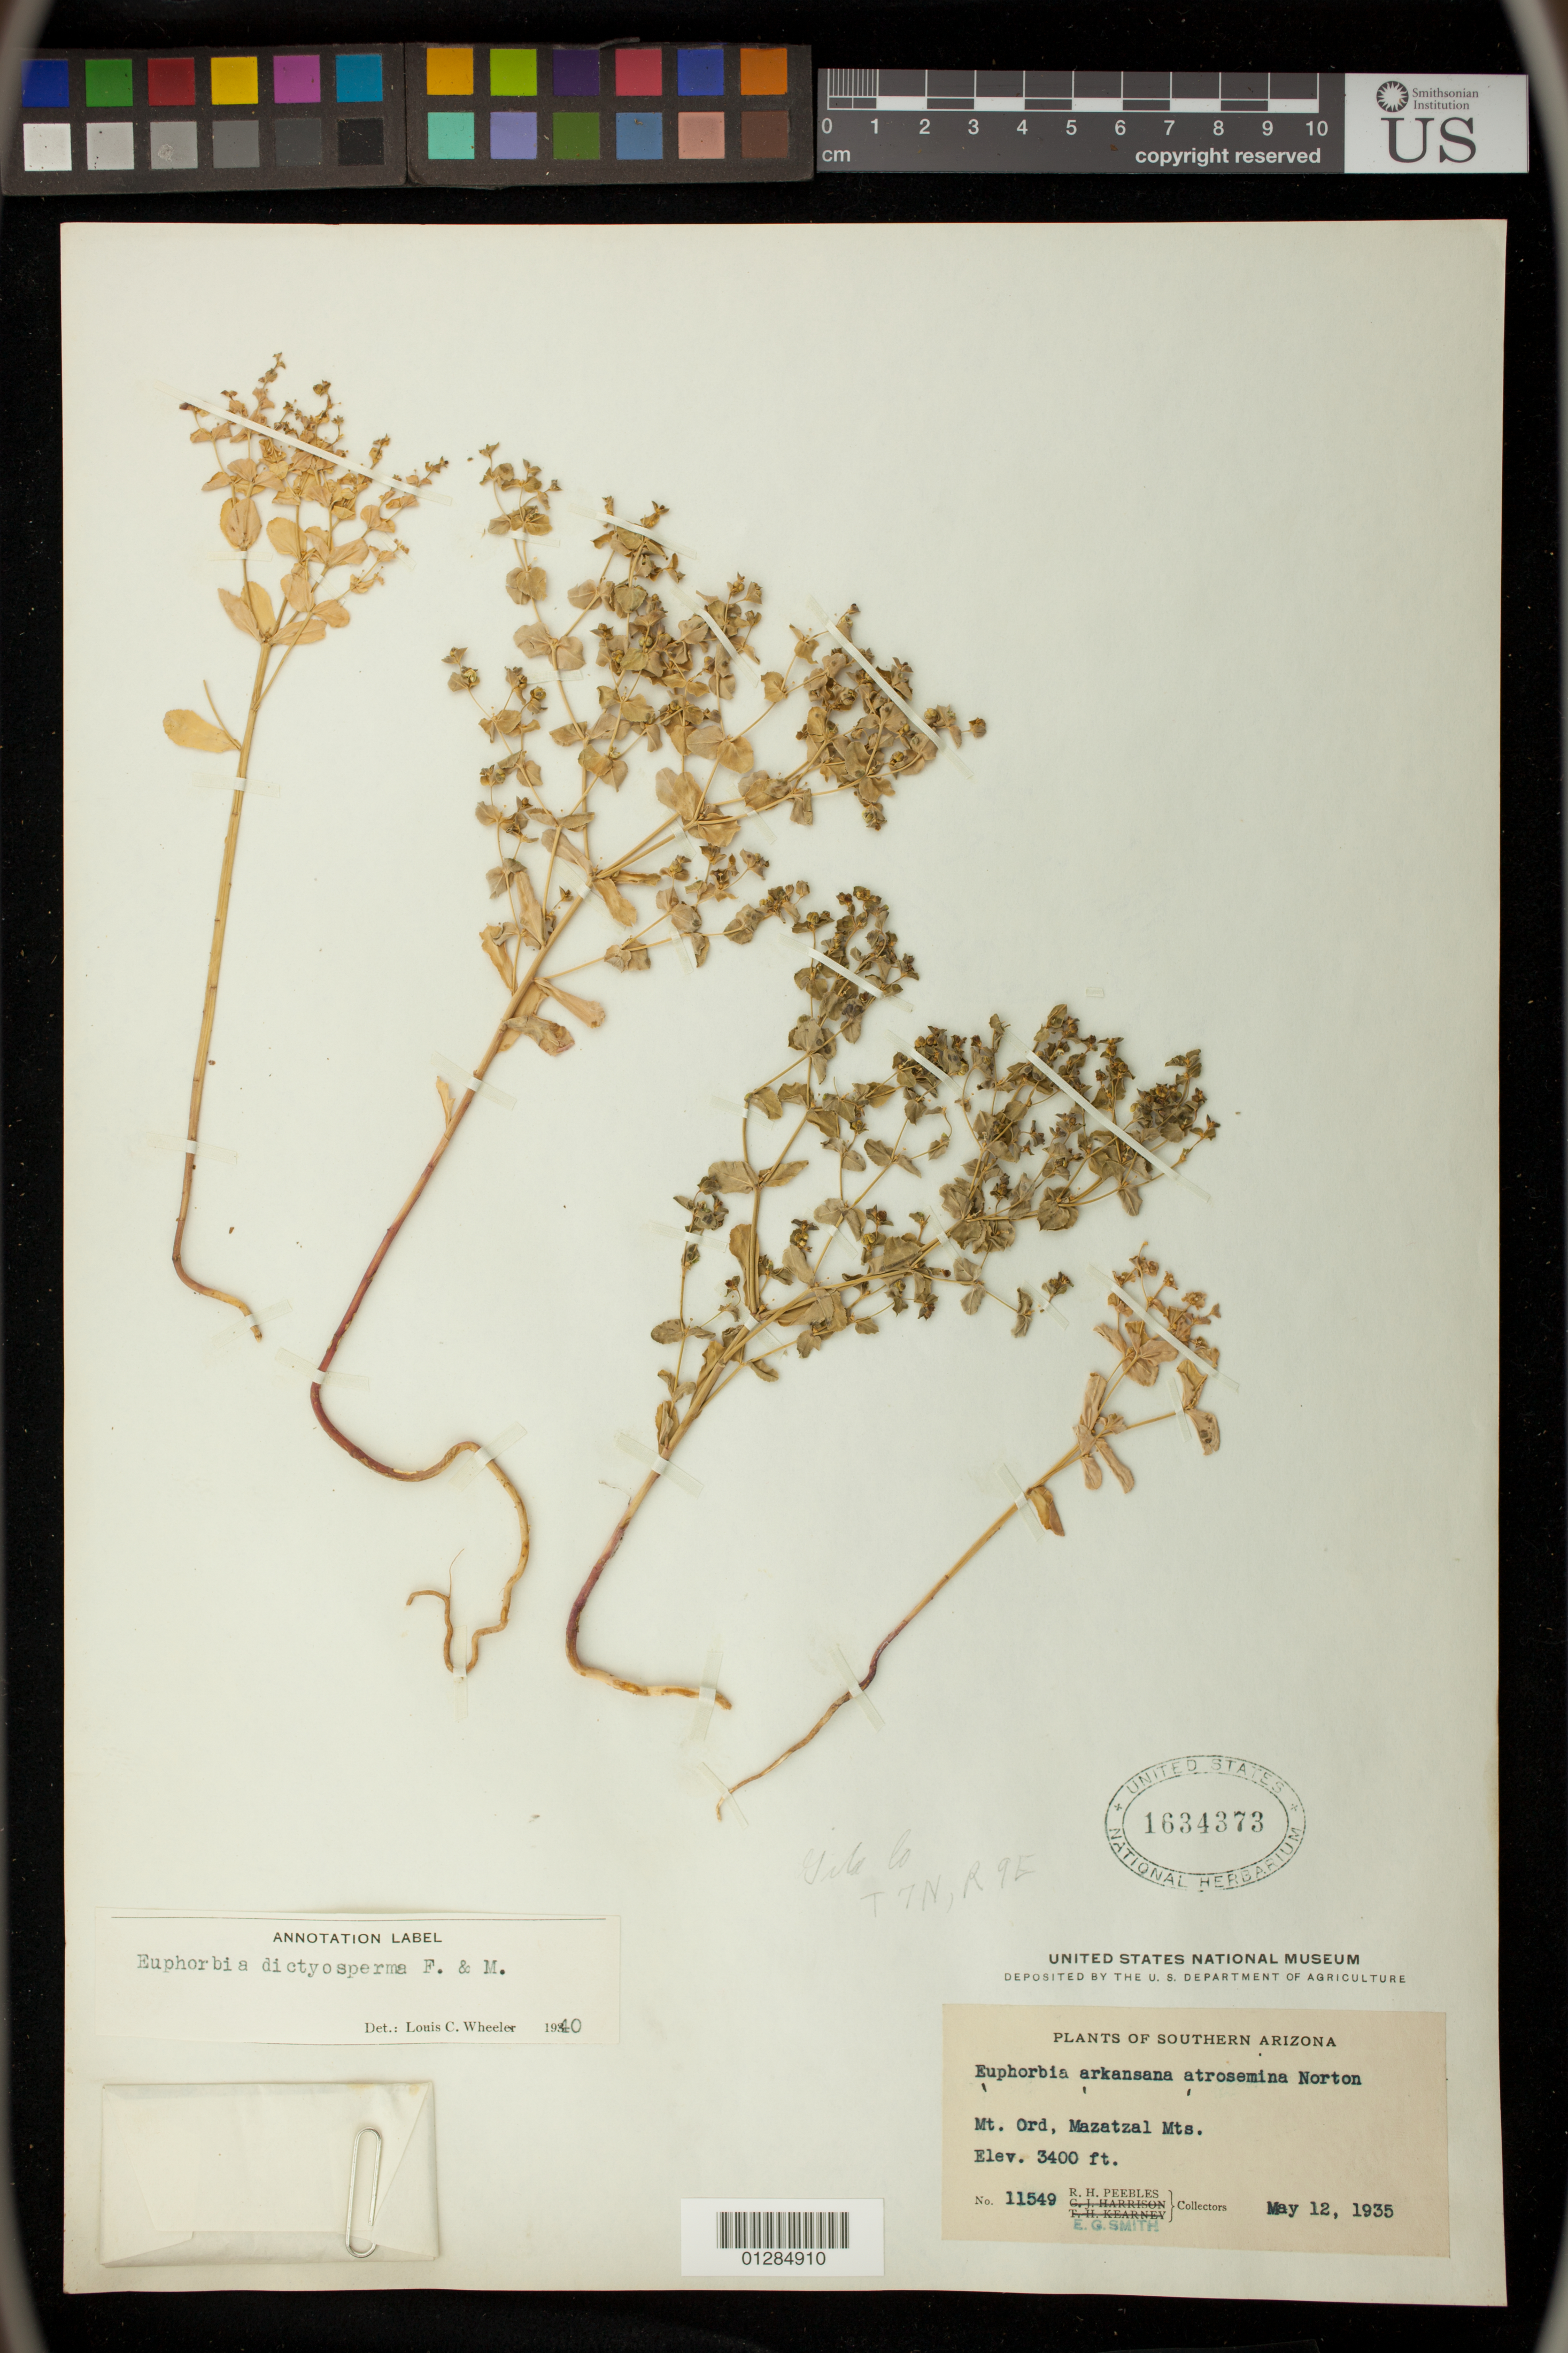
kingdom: Plantae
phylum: Tracheophyta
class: Magnoliopsida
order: Malpighiales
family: Euphorbiaceae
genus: Euphorbia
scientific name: Euphorbia spathulata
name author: Lam.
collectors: R. H. Peebles & E. G. Smith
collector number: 11549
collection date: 1935-05-12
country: United States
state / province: Arizona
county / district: Maricopa County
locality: Mt. Ord, Mazatzal Mts.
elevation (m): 1036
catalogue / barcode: US 1634373